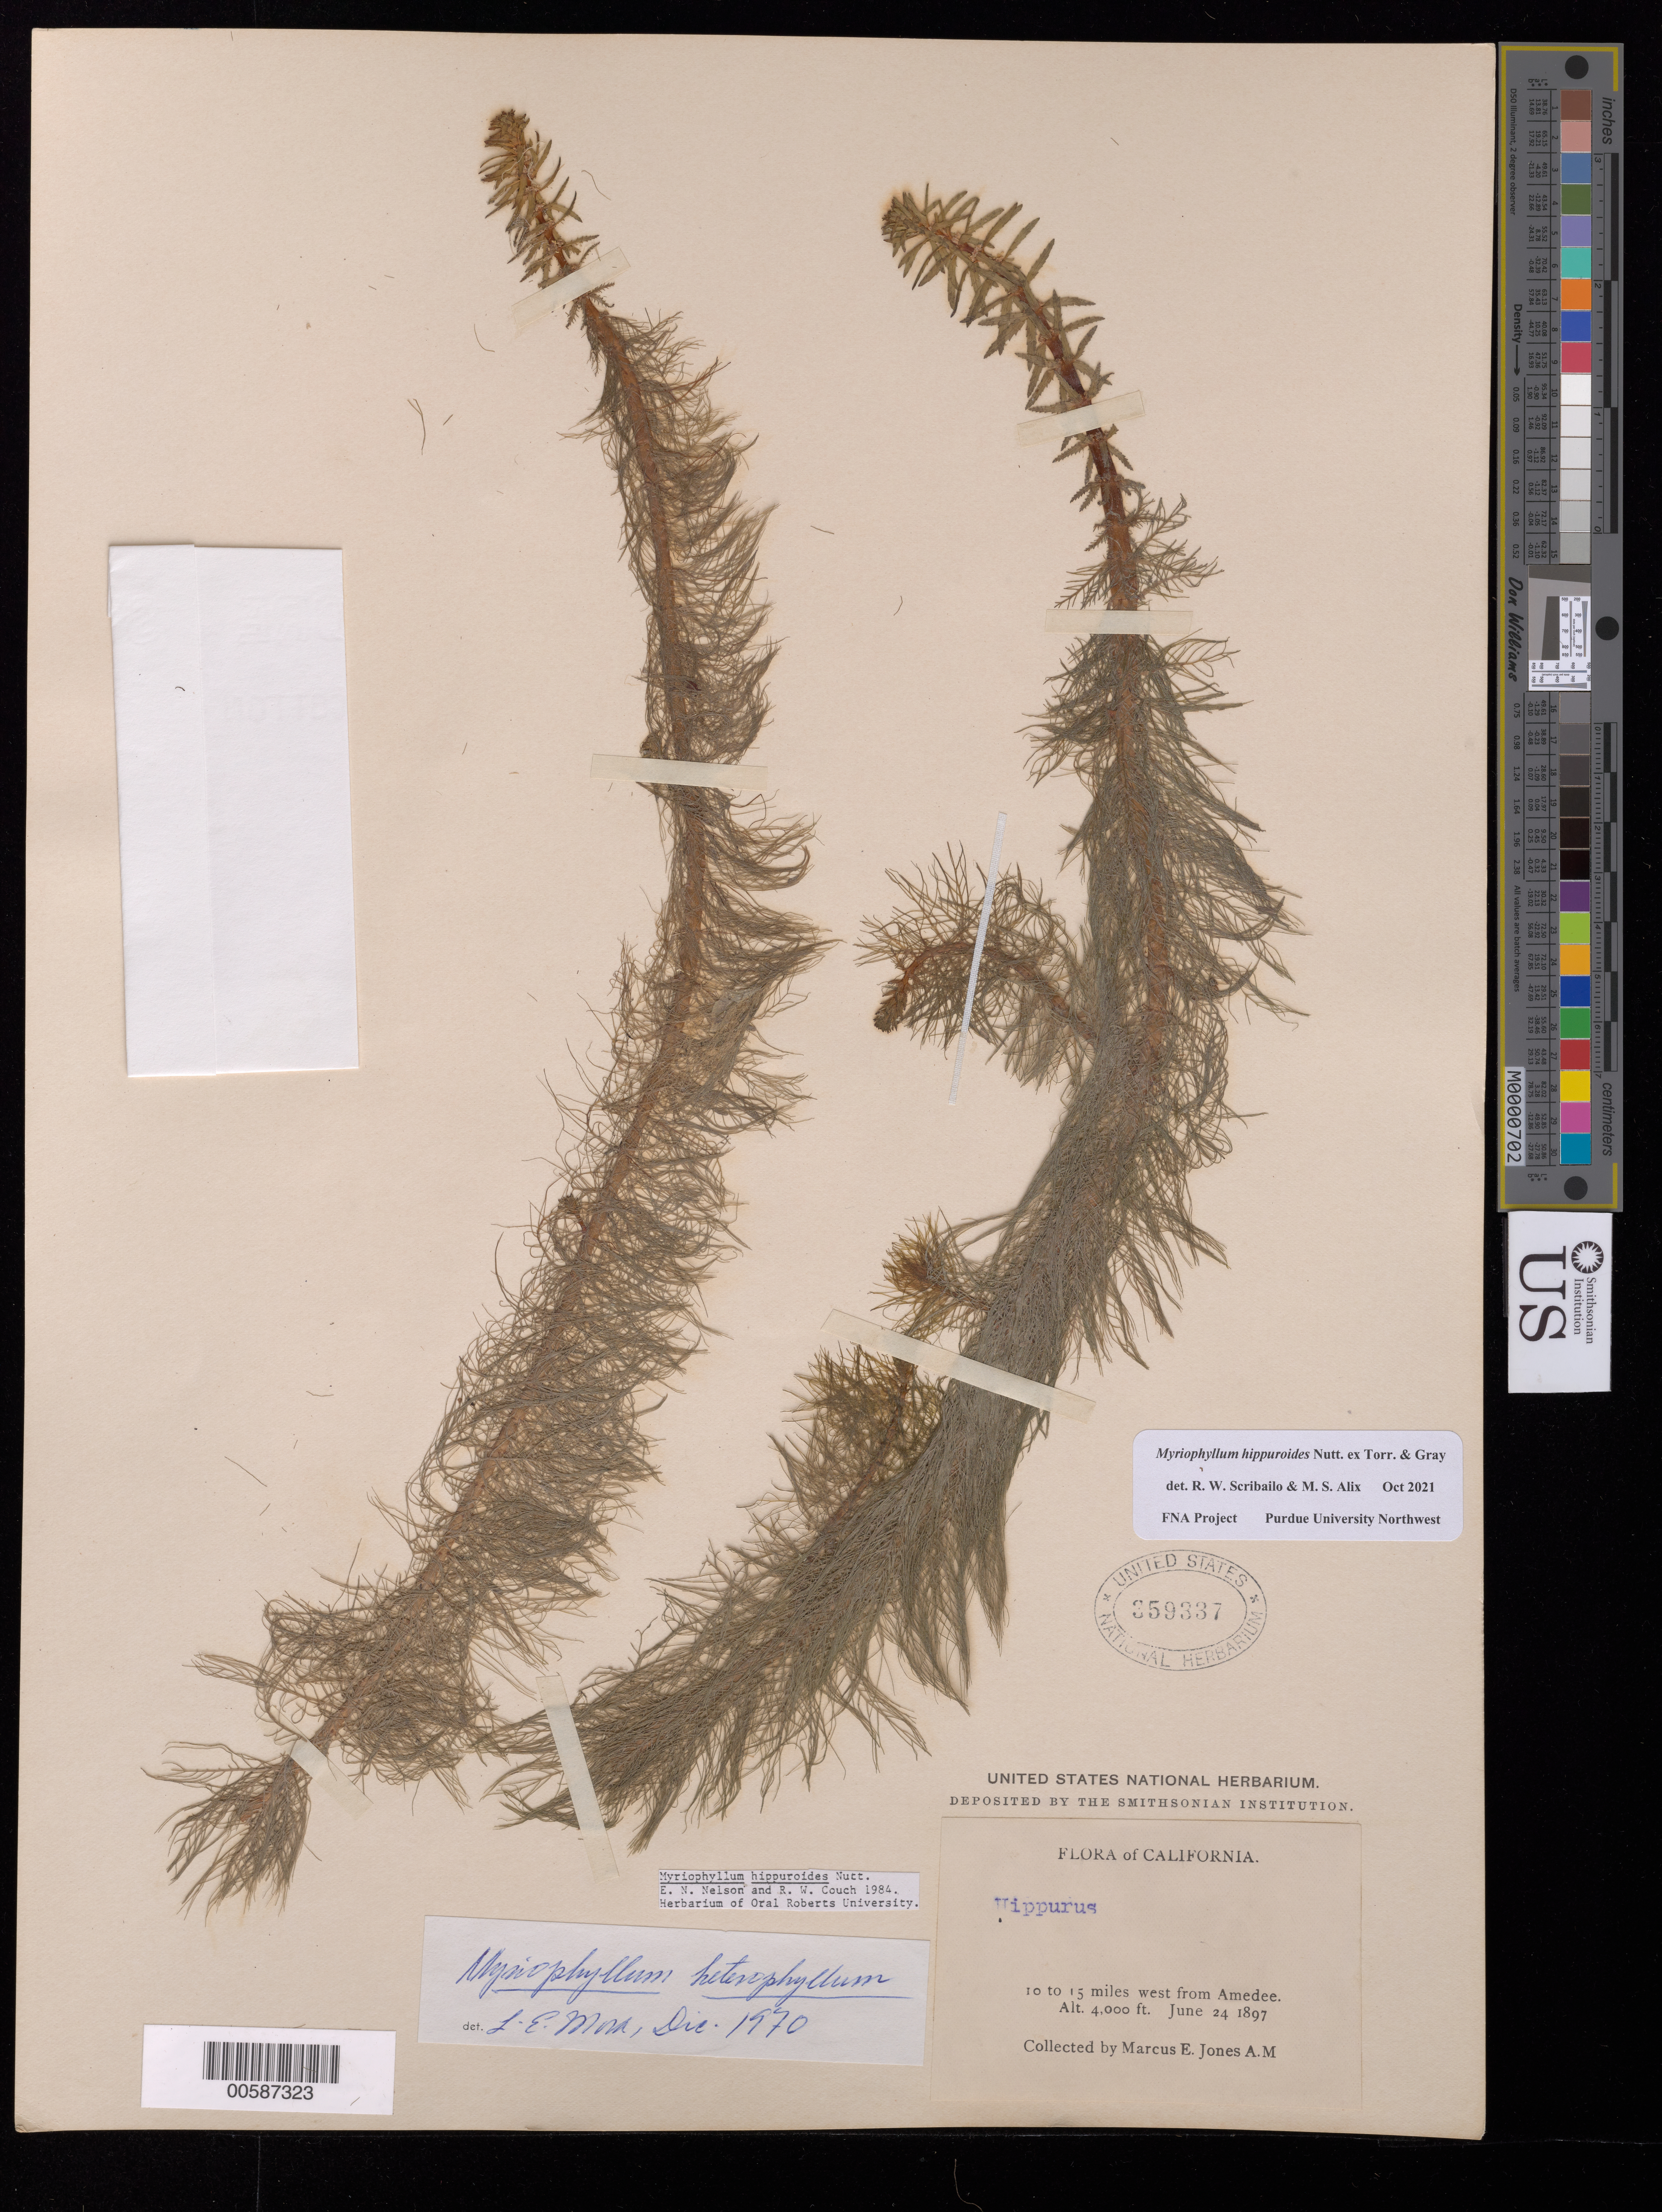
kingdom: Plantae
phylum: Tracheophyta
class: Magnoliopsida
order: Saxifragales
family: Haloragaceae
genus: Myriophyllum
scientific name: Myriophyllum hippuroides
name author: Nutt.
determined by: Scribailo, R. W.; Alix, M. S.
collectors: M. E. Jones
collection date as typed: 24 Jun 1897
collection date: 1897-06-24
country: United States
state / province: California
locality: W of Amedee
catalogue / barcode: US 359337